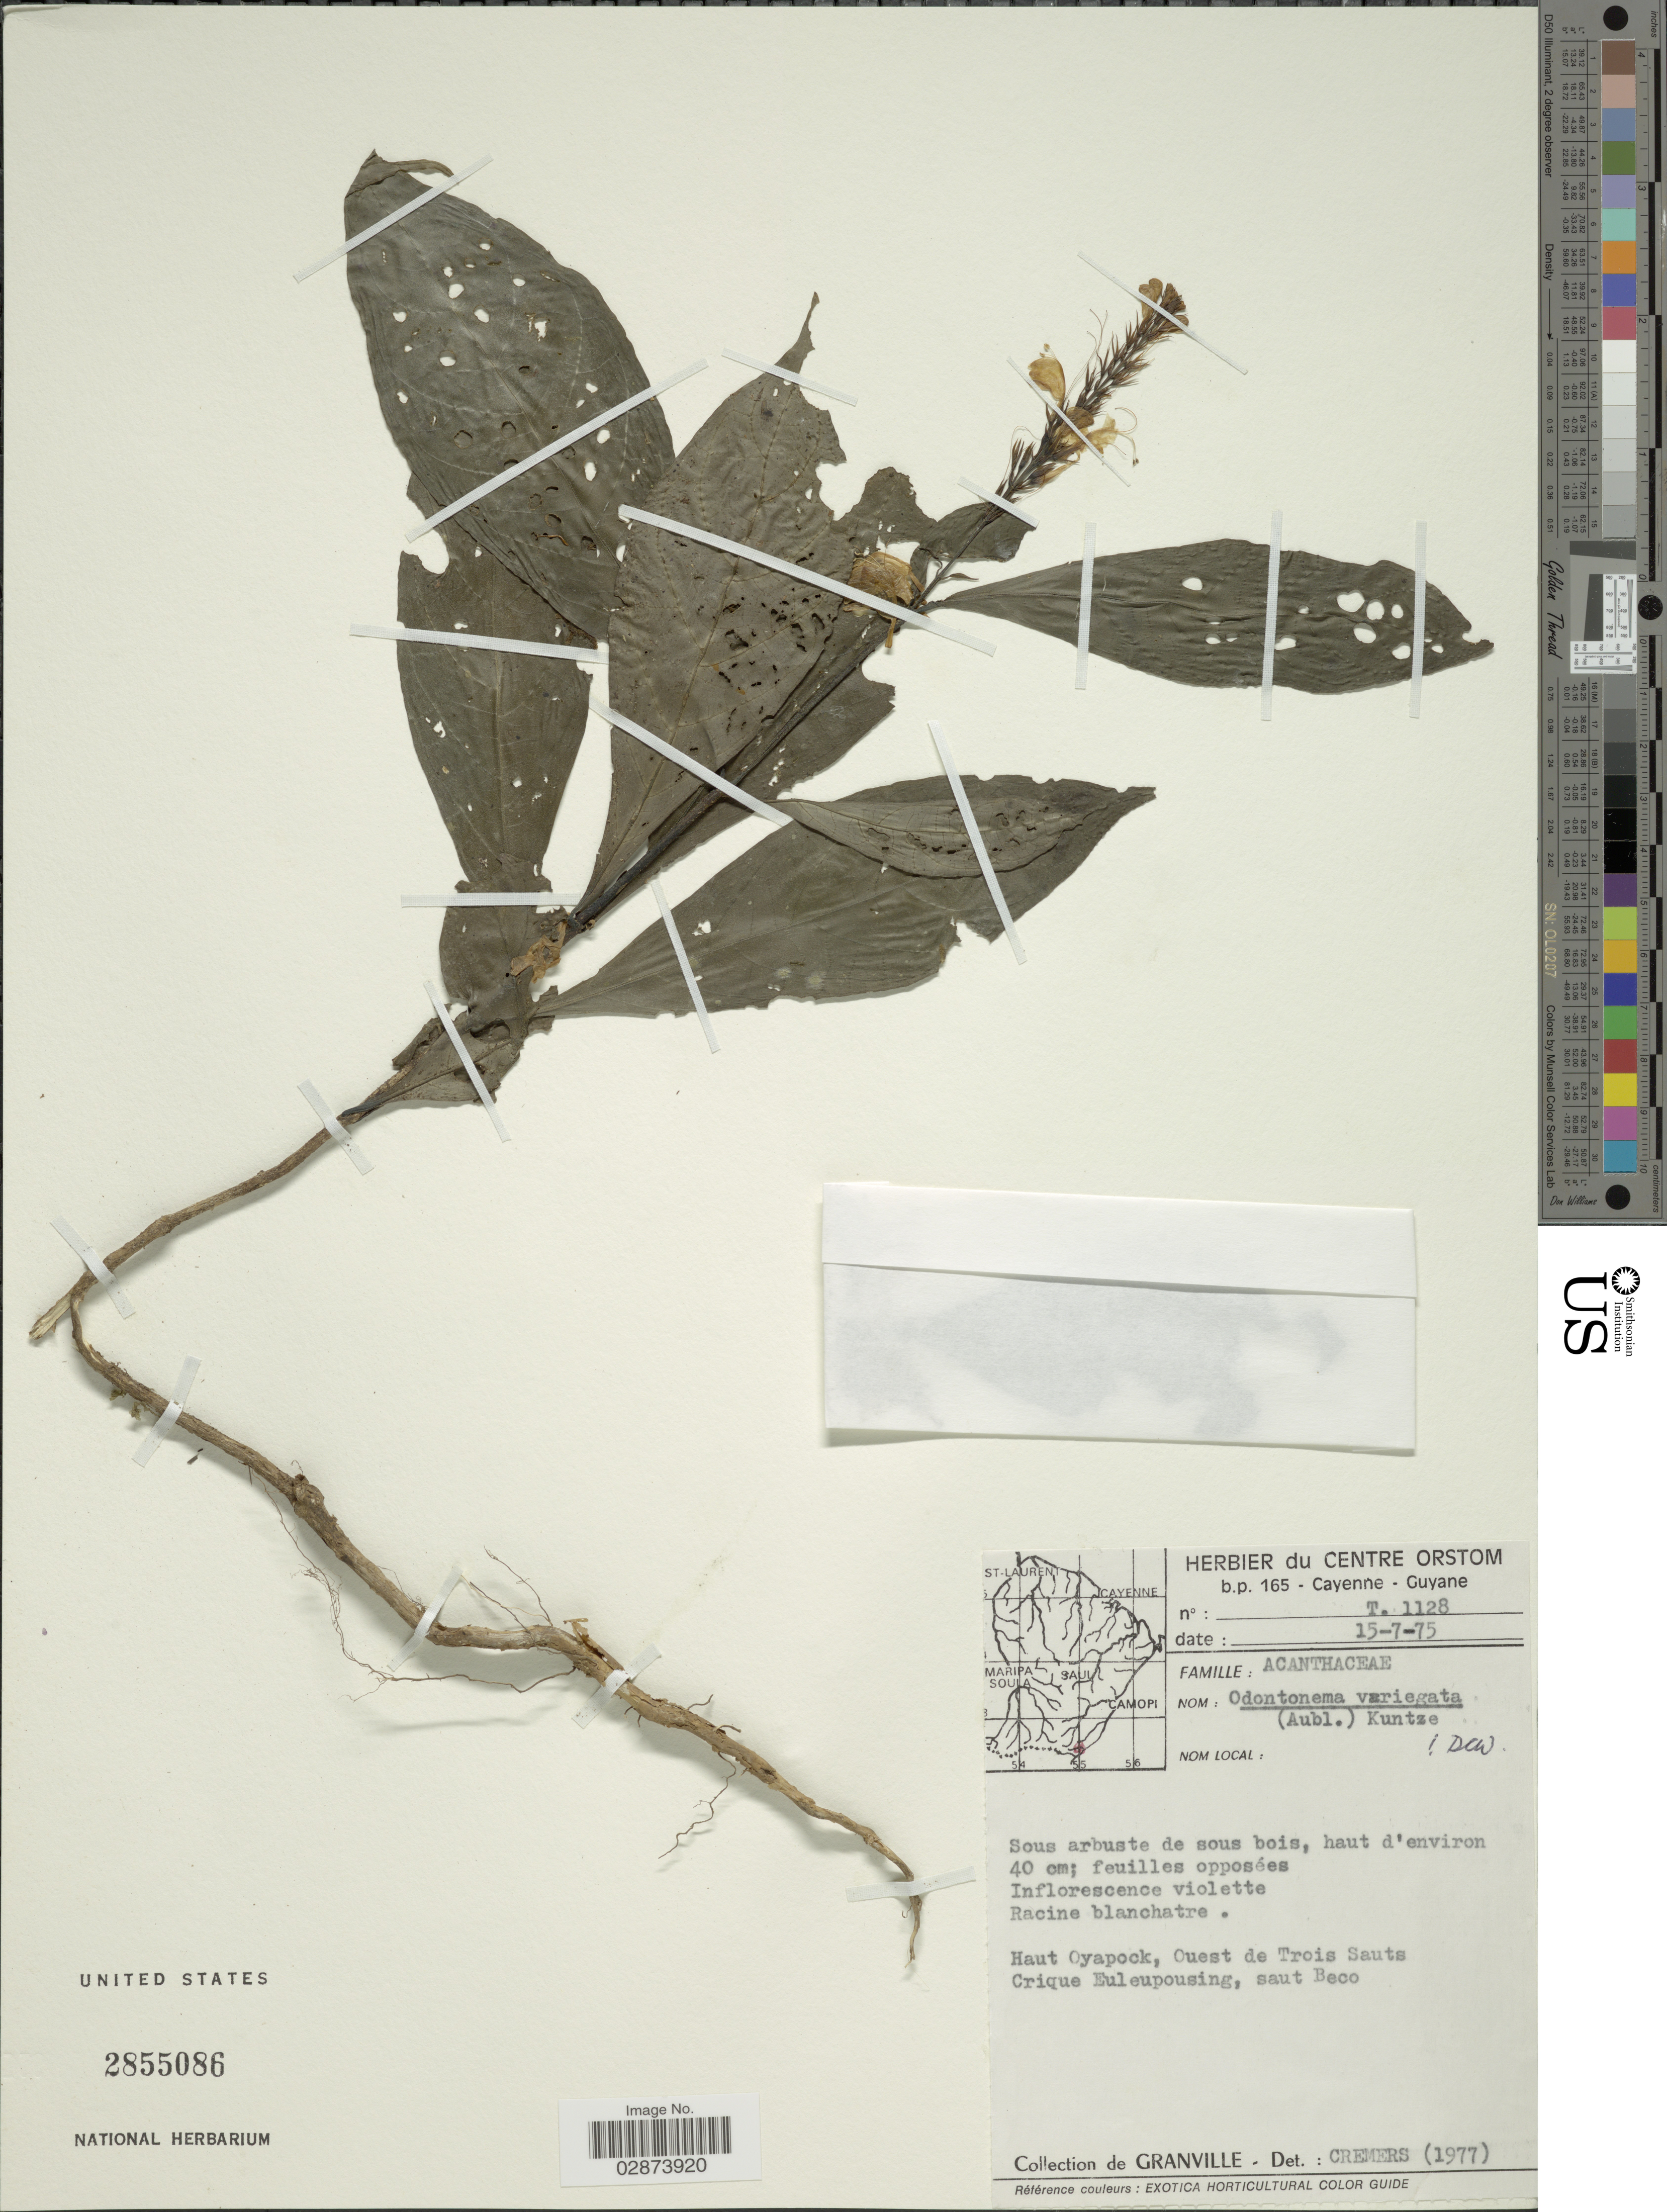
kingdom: Plantae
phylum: Tracheophyta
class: Magnoliopsida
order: Lamiales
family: Acanthaceae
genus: Pulchranthus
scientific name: Pulchranthus variegatus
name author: (Aubl.) V.M. Baum et al.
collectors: de Granville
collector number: T 1128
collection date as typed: Transcribed d/m/y: 15/7/75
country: French Guiana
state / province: Cayenne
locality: Haut Oyapock, Ouest de Trois Sauts Crique Euleupousing, saut Beco.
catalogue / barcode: US 2855086